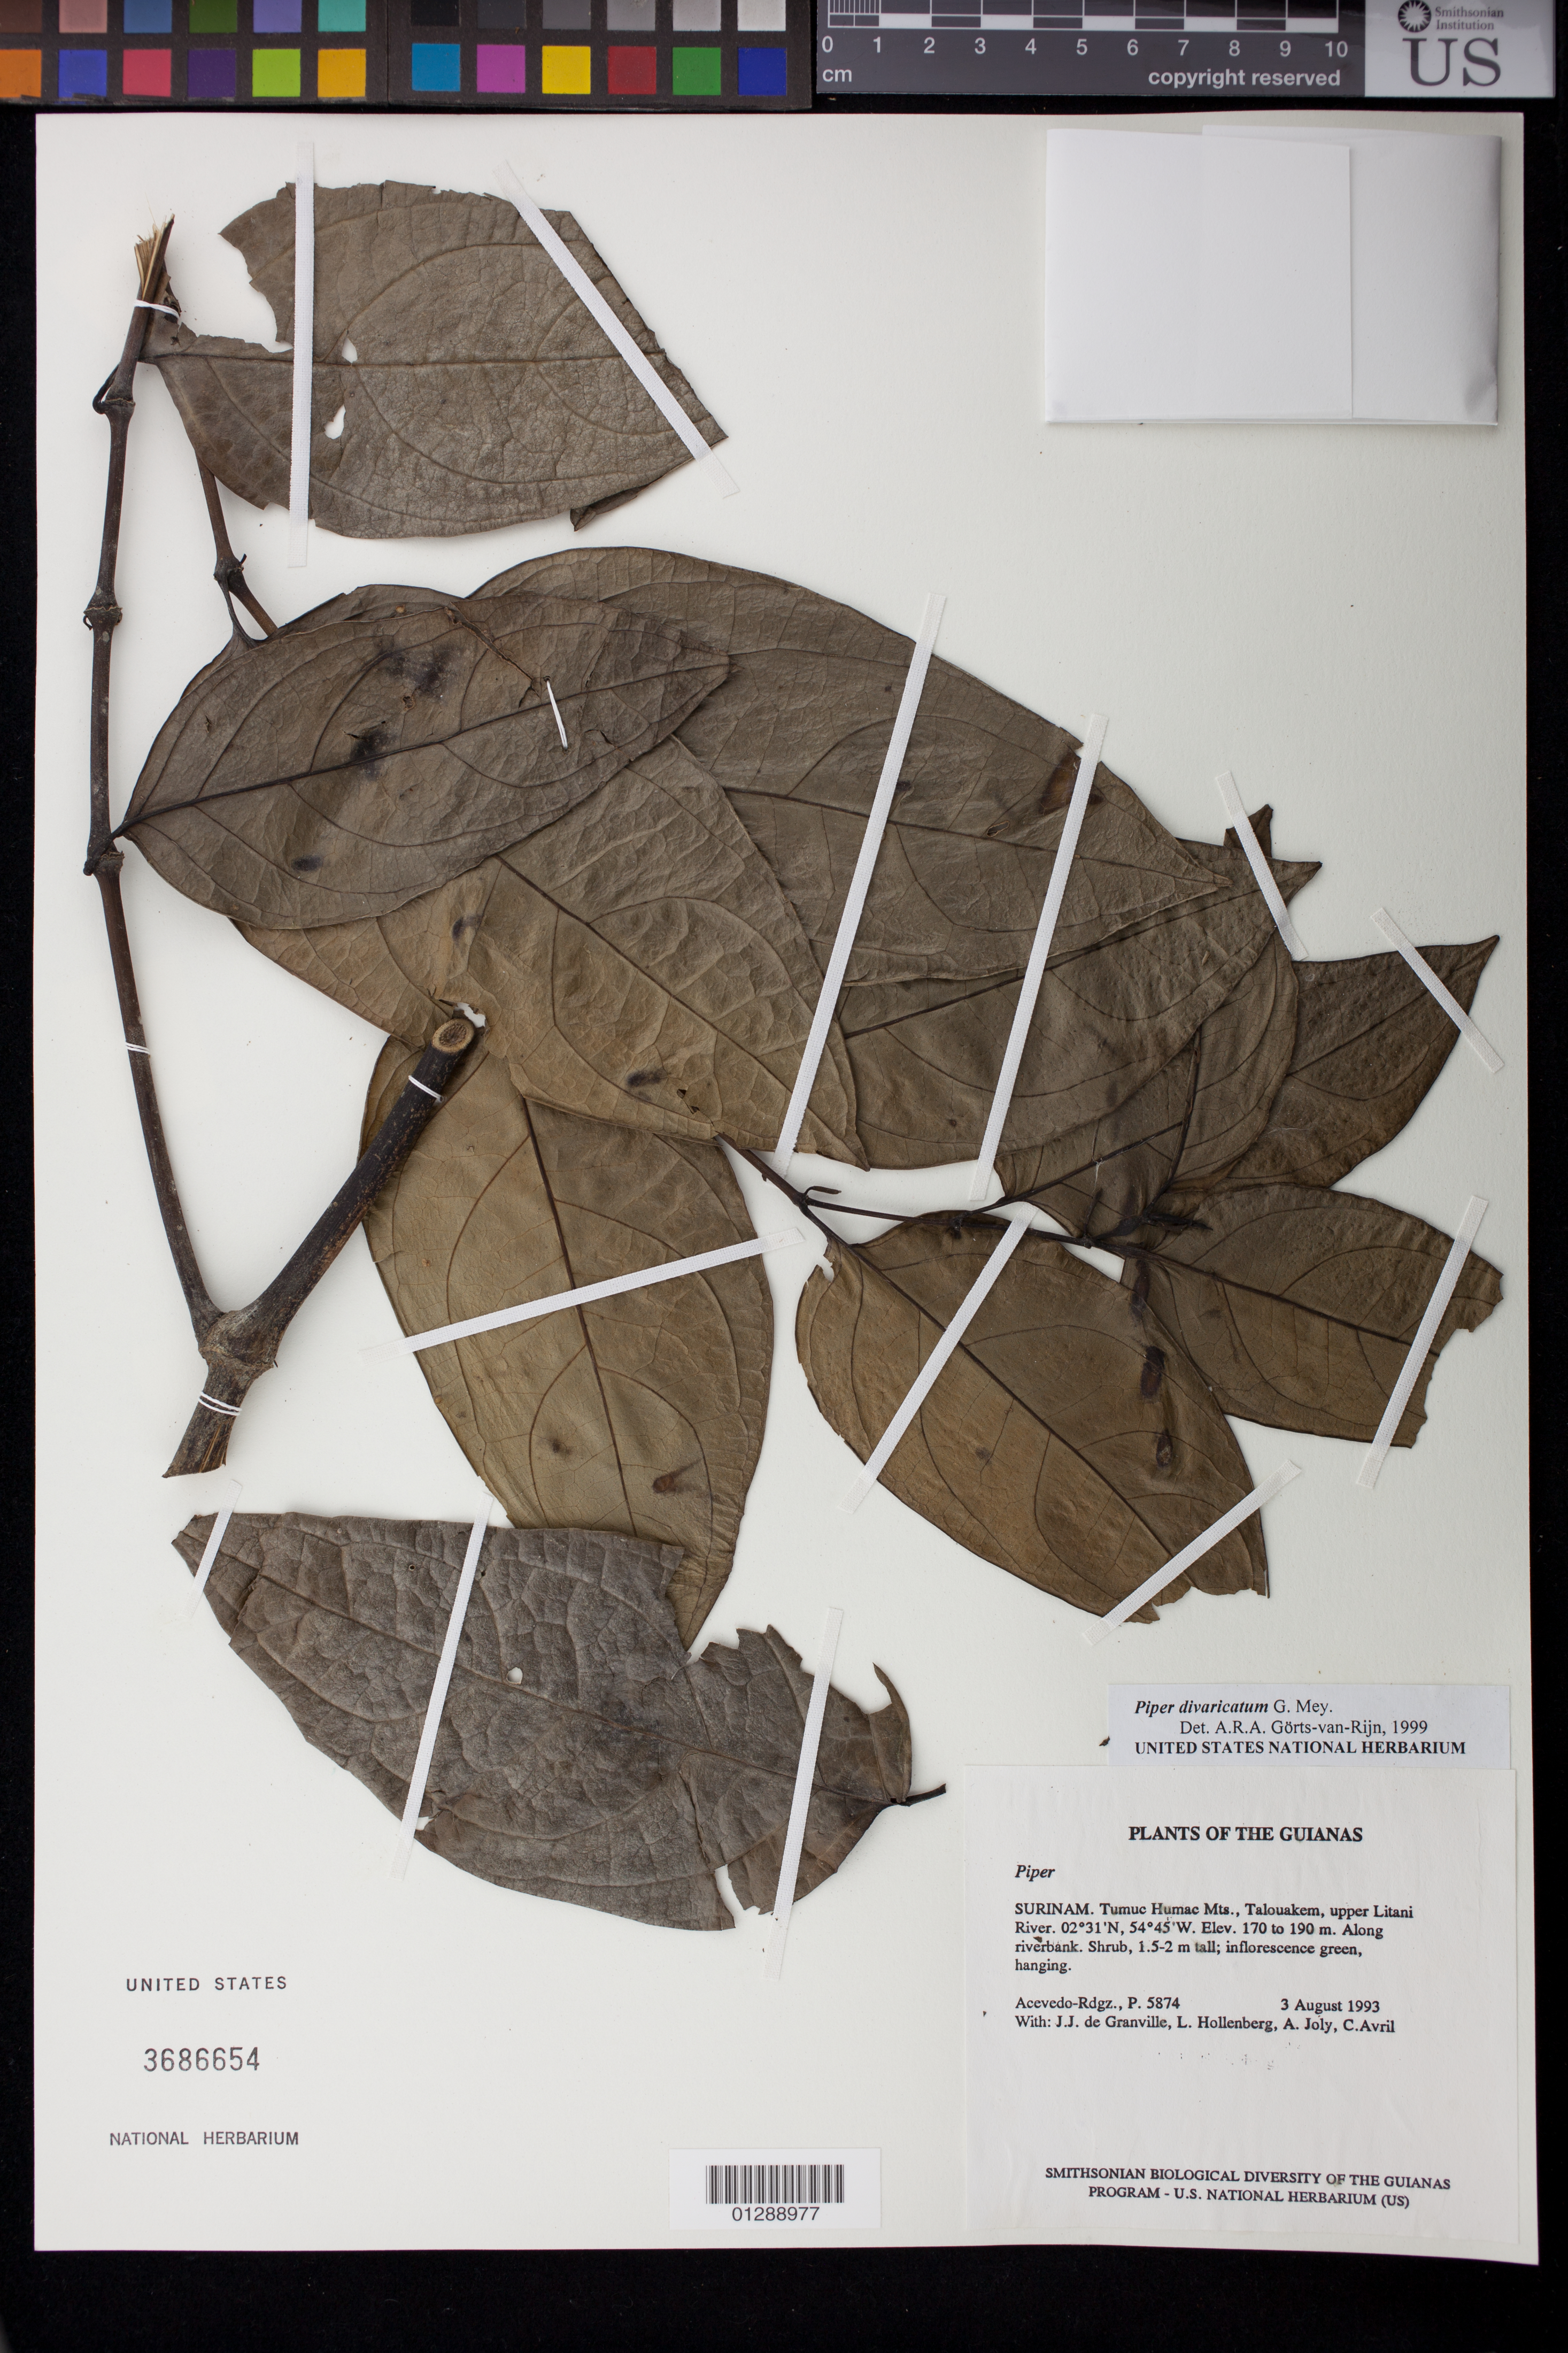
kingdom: Plantae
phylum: Tracheophyta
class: Magnoliopsida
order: Piperales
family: Piperaceae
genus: Piper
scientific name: Piper divaricatum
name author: G. Mey.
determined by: Görts-van Rijn, A. R. A.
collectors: P. Acevedo-Rodr., J.-J. de Granville, L. Hollenberg, A. Joly & C. Avril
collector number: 5874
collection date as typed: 3 August 1993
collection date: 1993-08-03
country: Suriname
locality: Tumuc Humac Mts., Talouakem, upper Litani River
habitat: Along riverbank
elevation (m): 170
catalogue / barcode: US 3686654